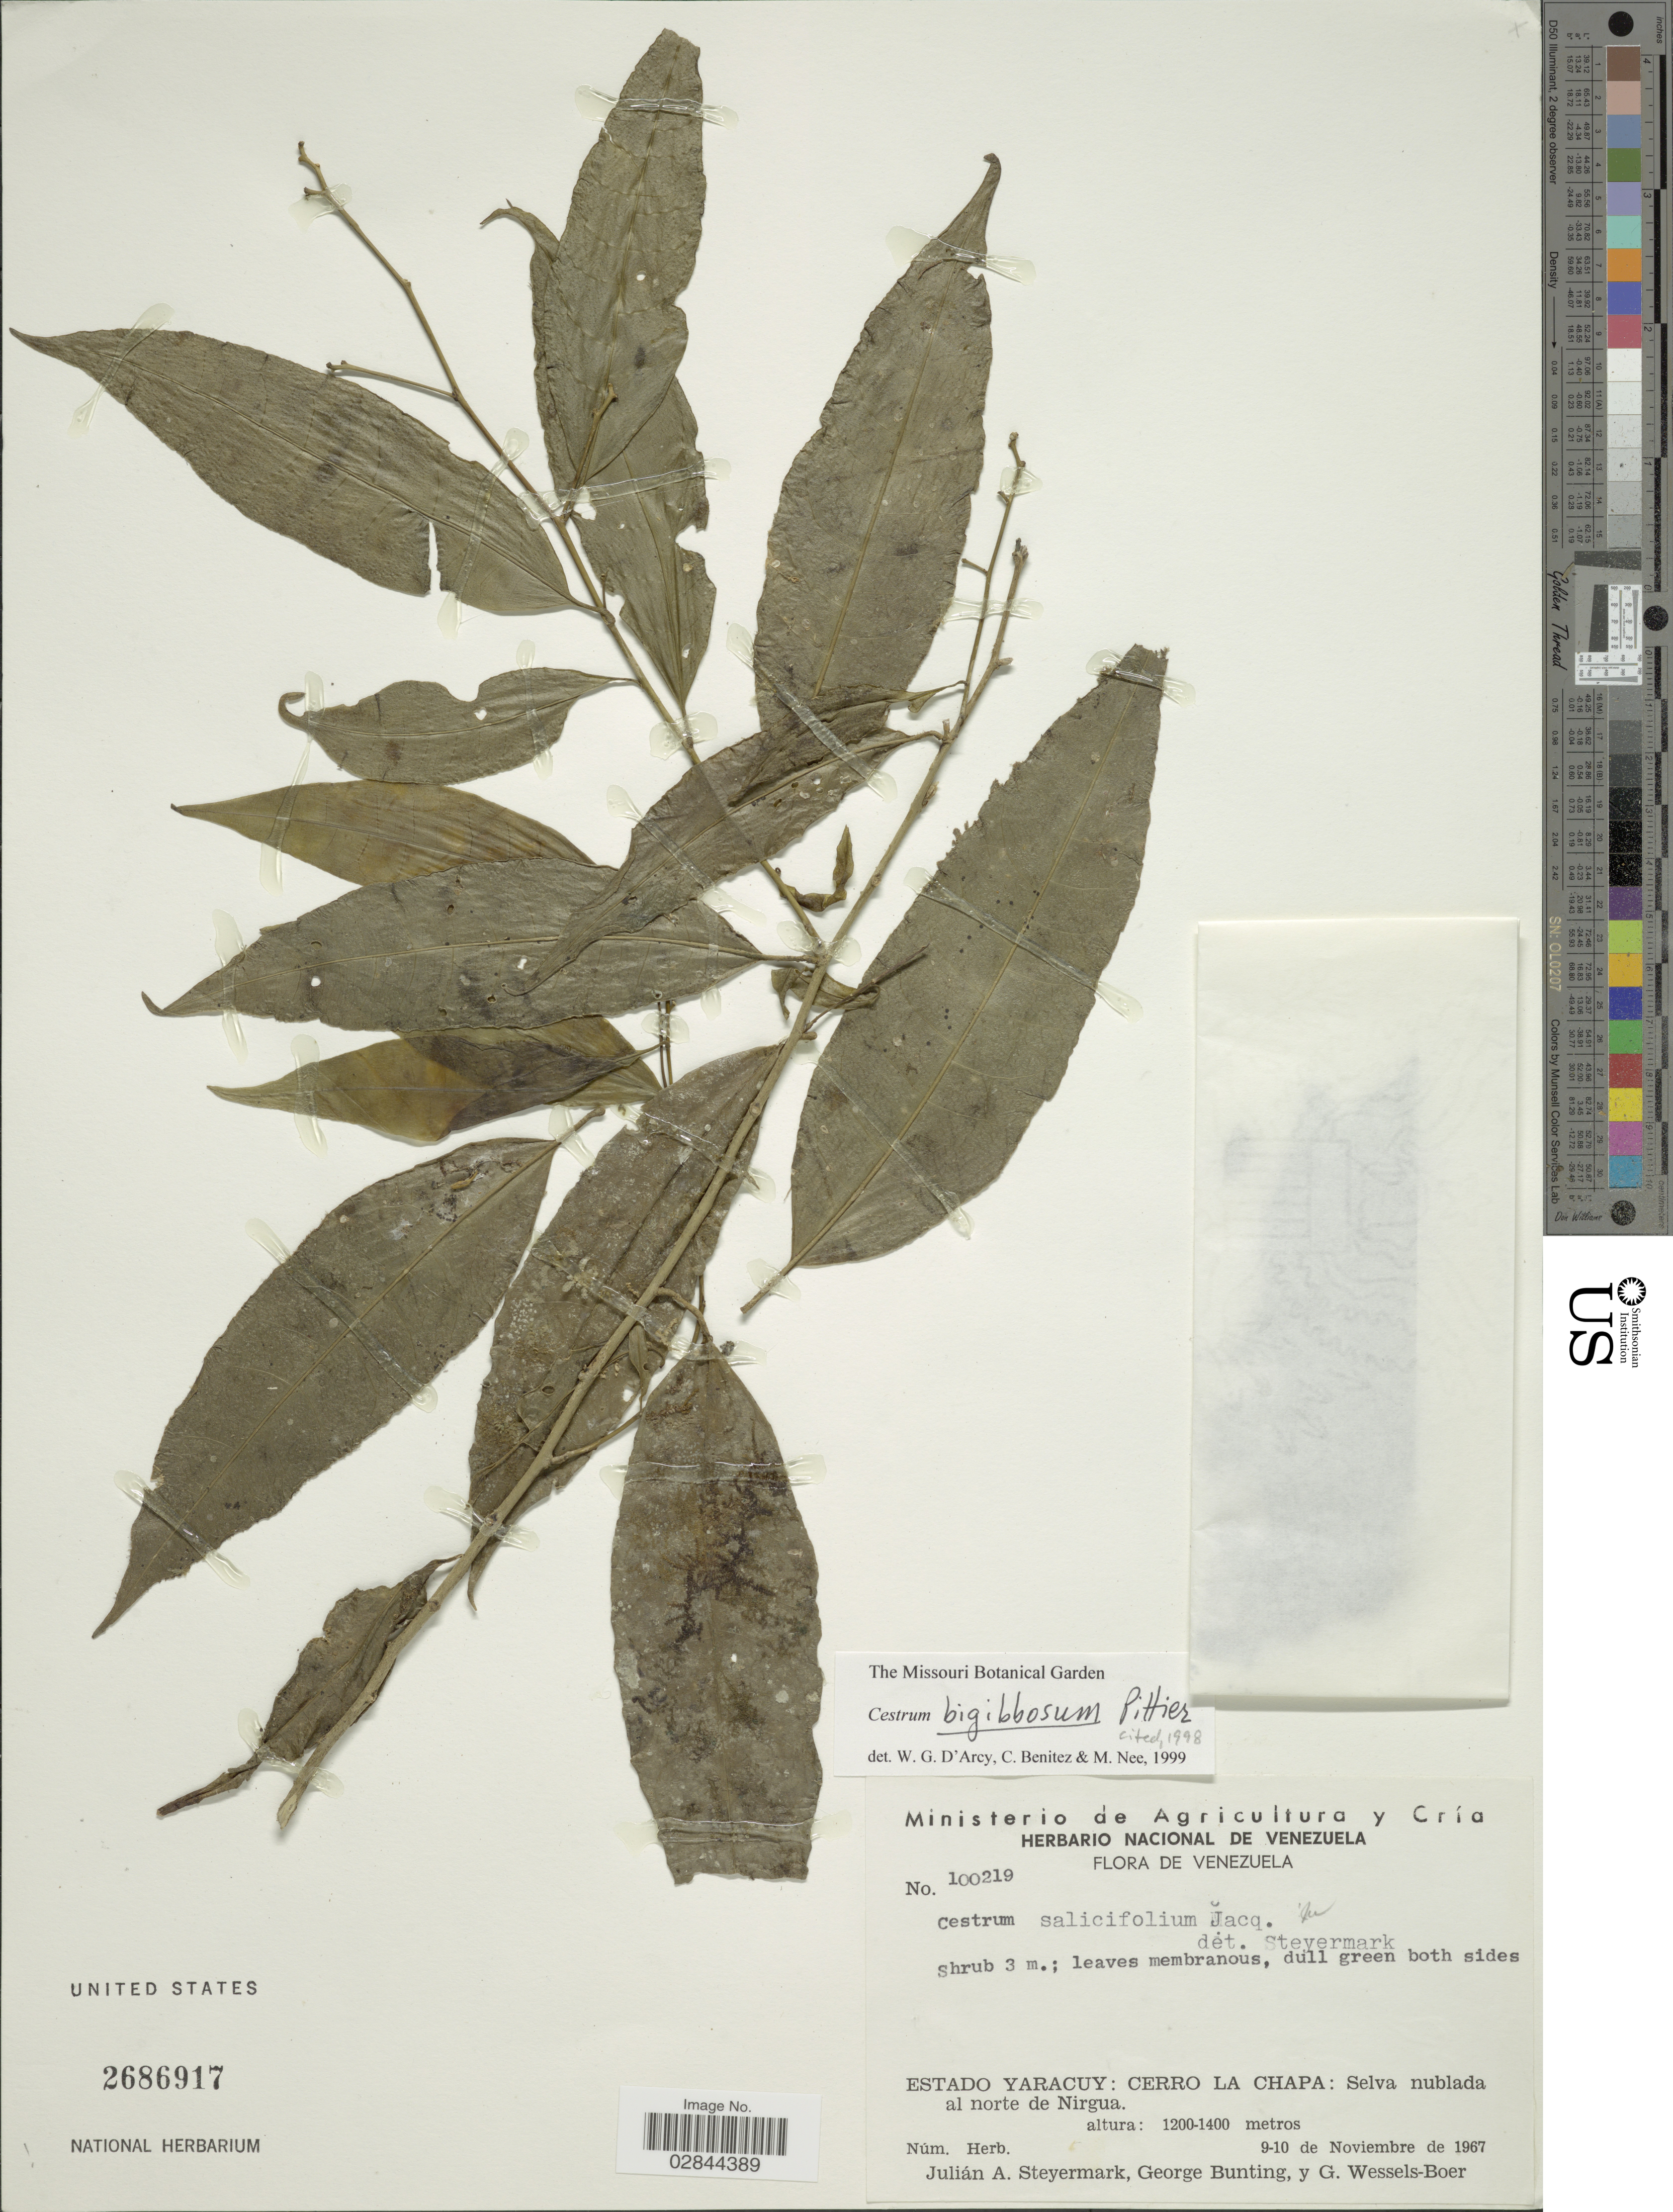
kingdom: Plantae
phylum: Tracheophyta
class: Magnoliopsida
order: Solanales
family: Solanaceae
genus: Cestrum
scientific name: Cestrum bigibbosum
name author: Pittier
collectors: J. Steyermark, G. S. Bunting & G. Wessels Boer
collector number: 100219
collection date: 1967-11-09/1967-11-10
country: Venezuela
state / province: Yaracuy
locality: Cerro La Chapa, Selva nublada al norte de Nirgua.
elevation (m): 1200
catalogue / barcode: US 2686917